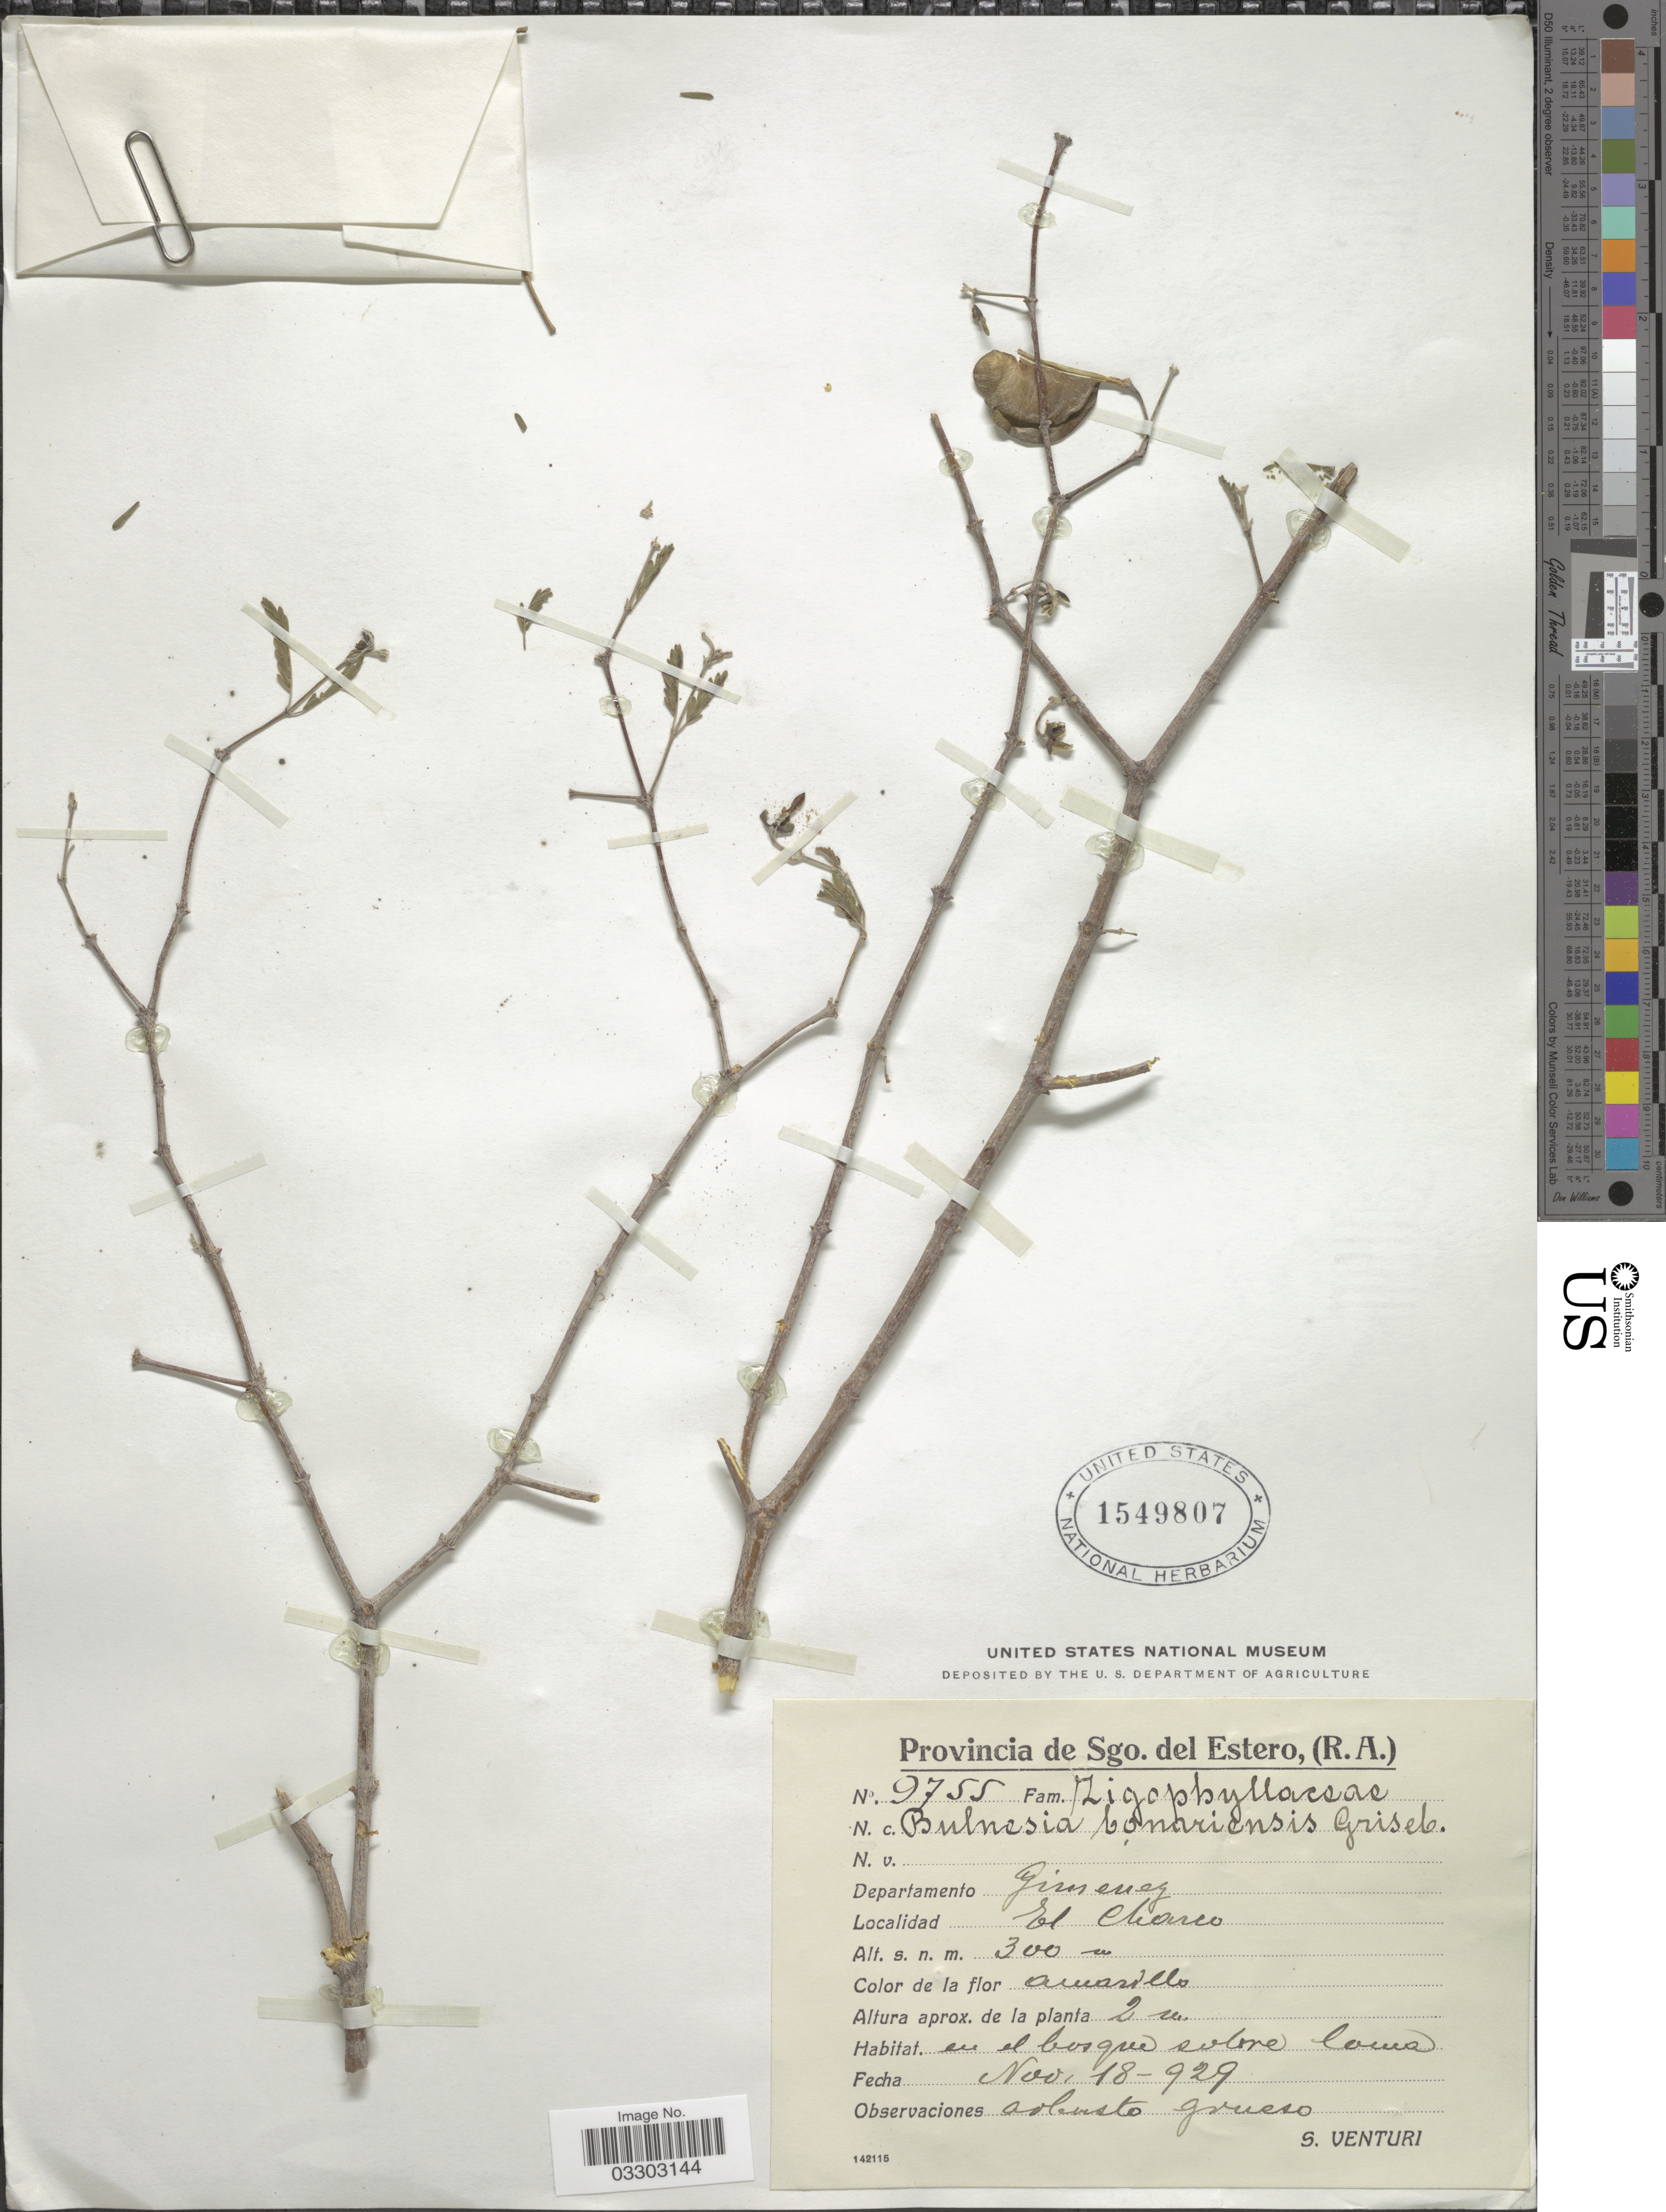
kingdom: Plantae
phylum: Tracheophyta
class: Magnoliopsida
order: Zygophyllales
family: Zygophyllaceae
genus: Gonopterodendron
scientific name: Gonopterodendron bonariense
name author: (Griseb.) Godoy-Bürki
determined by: U.S. National Herbarium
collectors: S. Venturi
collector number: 9755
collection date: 1929-11-18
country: Argentina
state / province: Santiago del Estero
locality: Departamento Jimenez. El Charco.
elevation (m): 300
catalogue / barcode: US 1549807